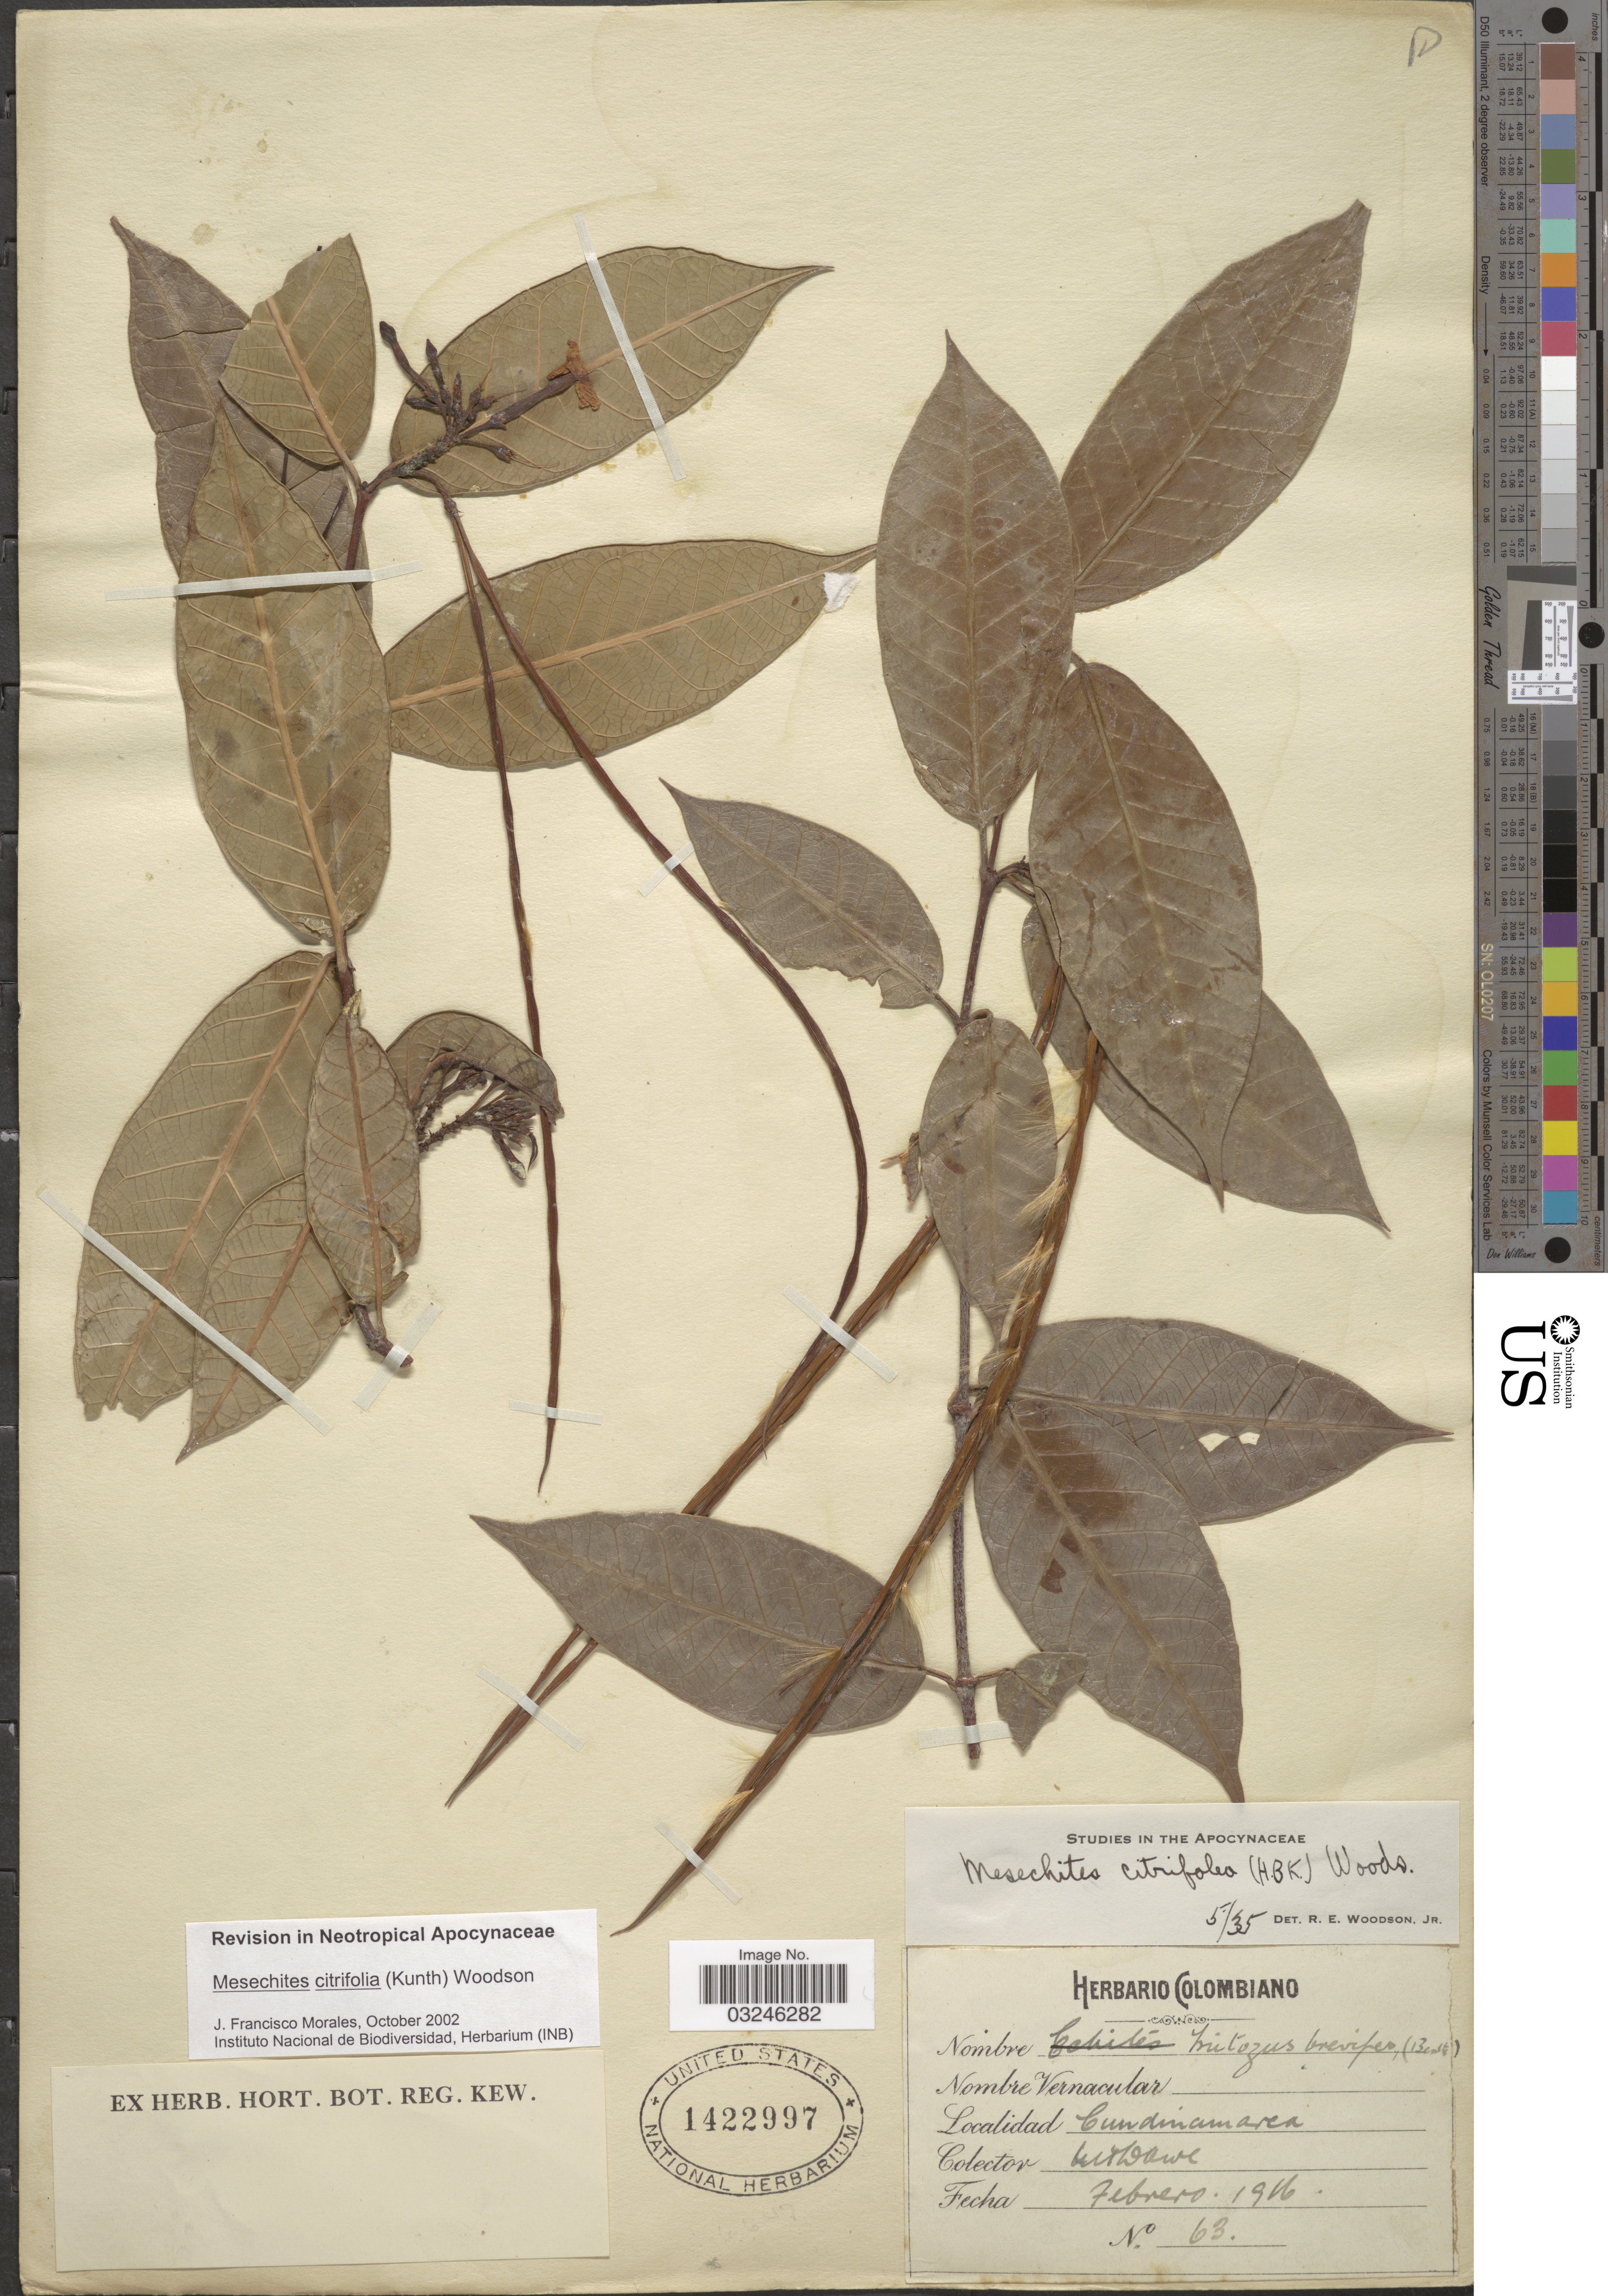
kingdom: Plantae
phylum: Tracheophyta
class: Magnoliopsida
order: Gentianales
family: Apocynaceae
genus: Mesechites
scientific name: Mesechites citrifolius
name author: (Kunth) Woodson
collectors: M. T. Dawe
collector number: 63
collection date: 1916-02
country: Colombia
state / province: Cundinamarca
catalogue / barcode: US 1422997